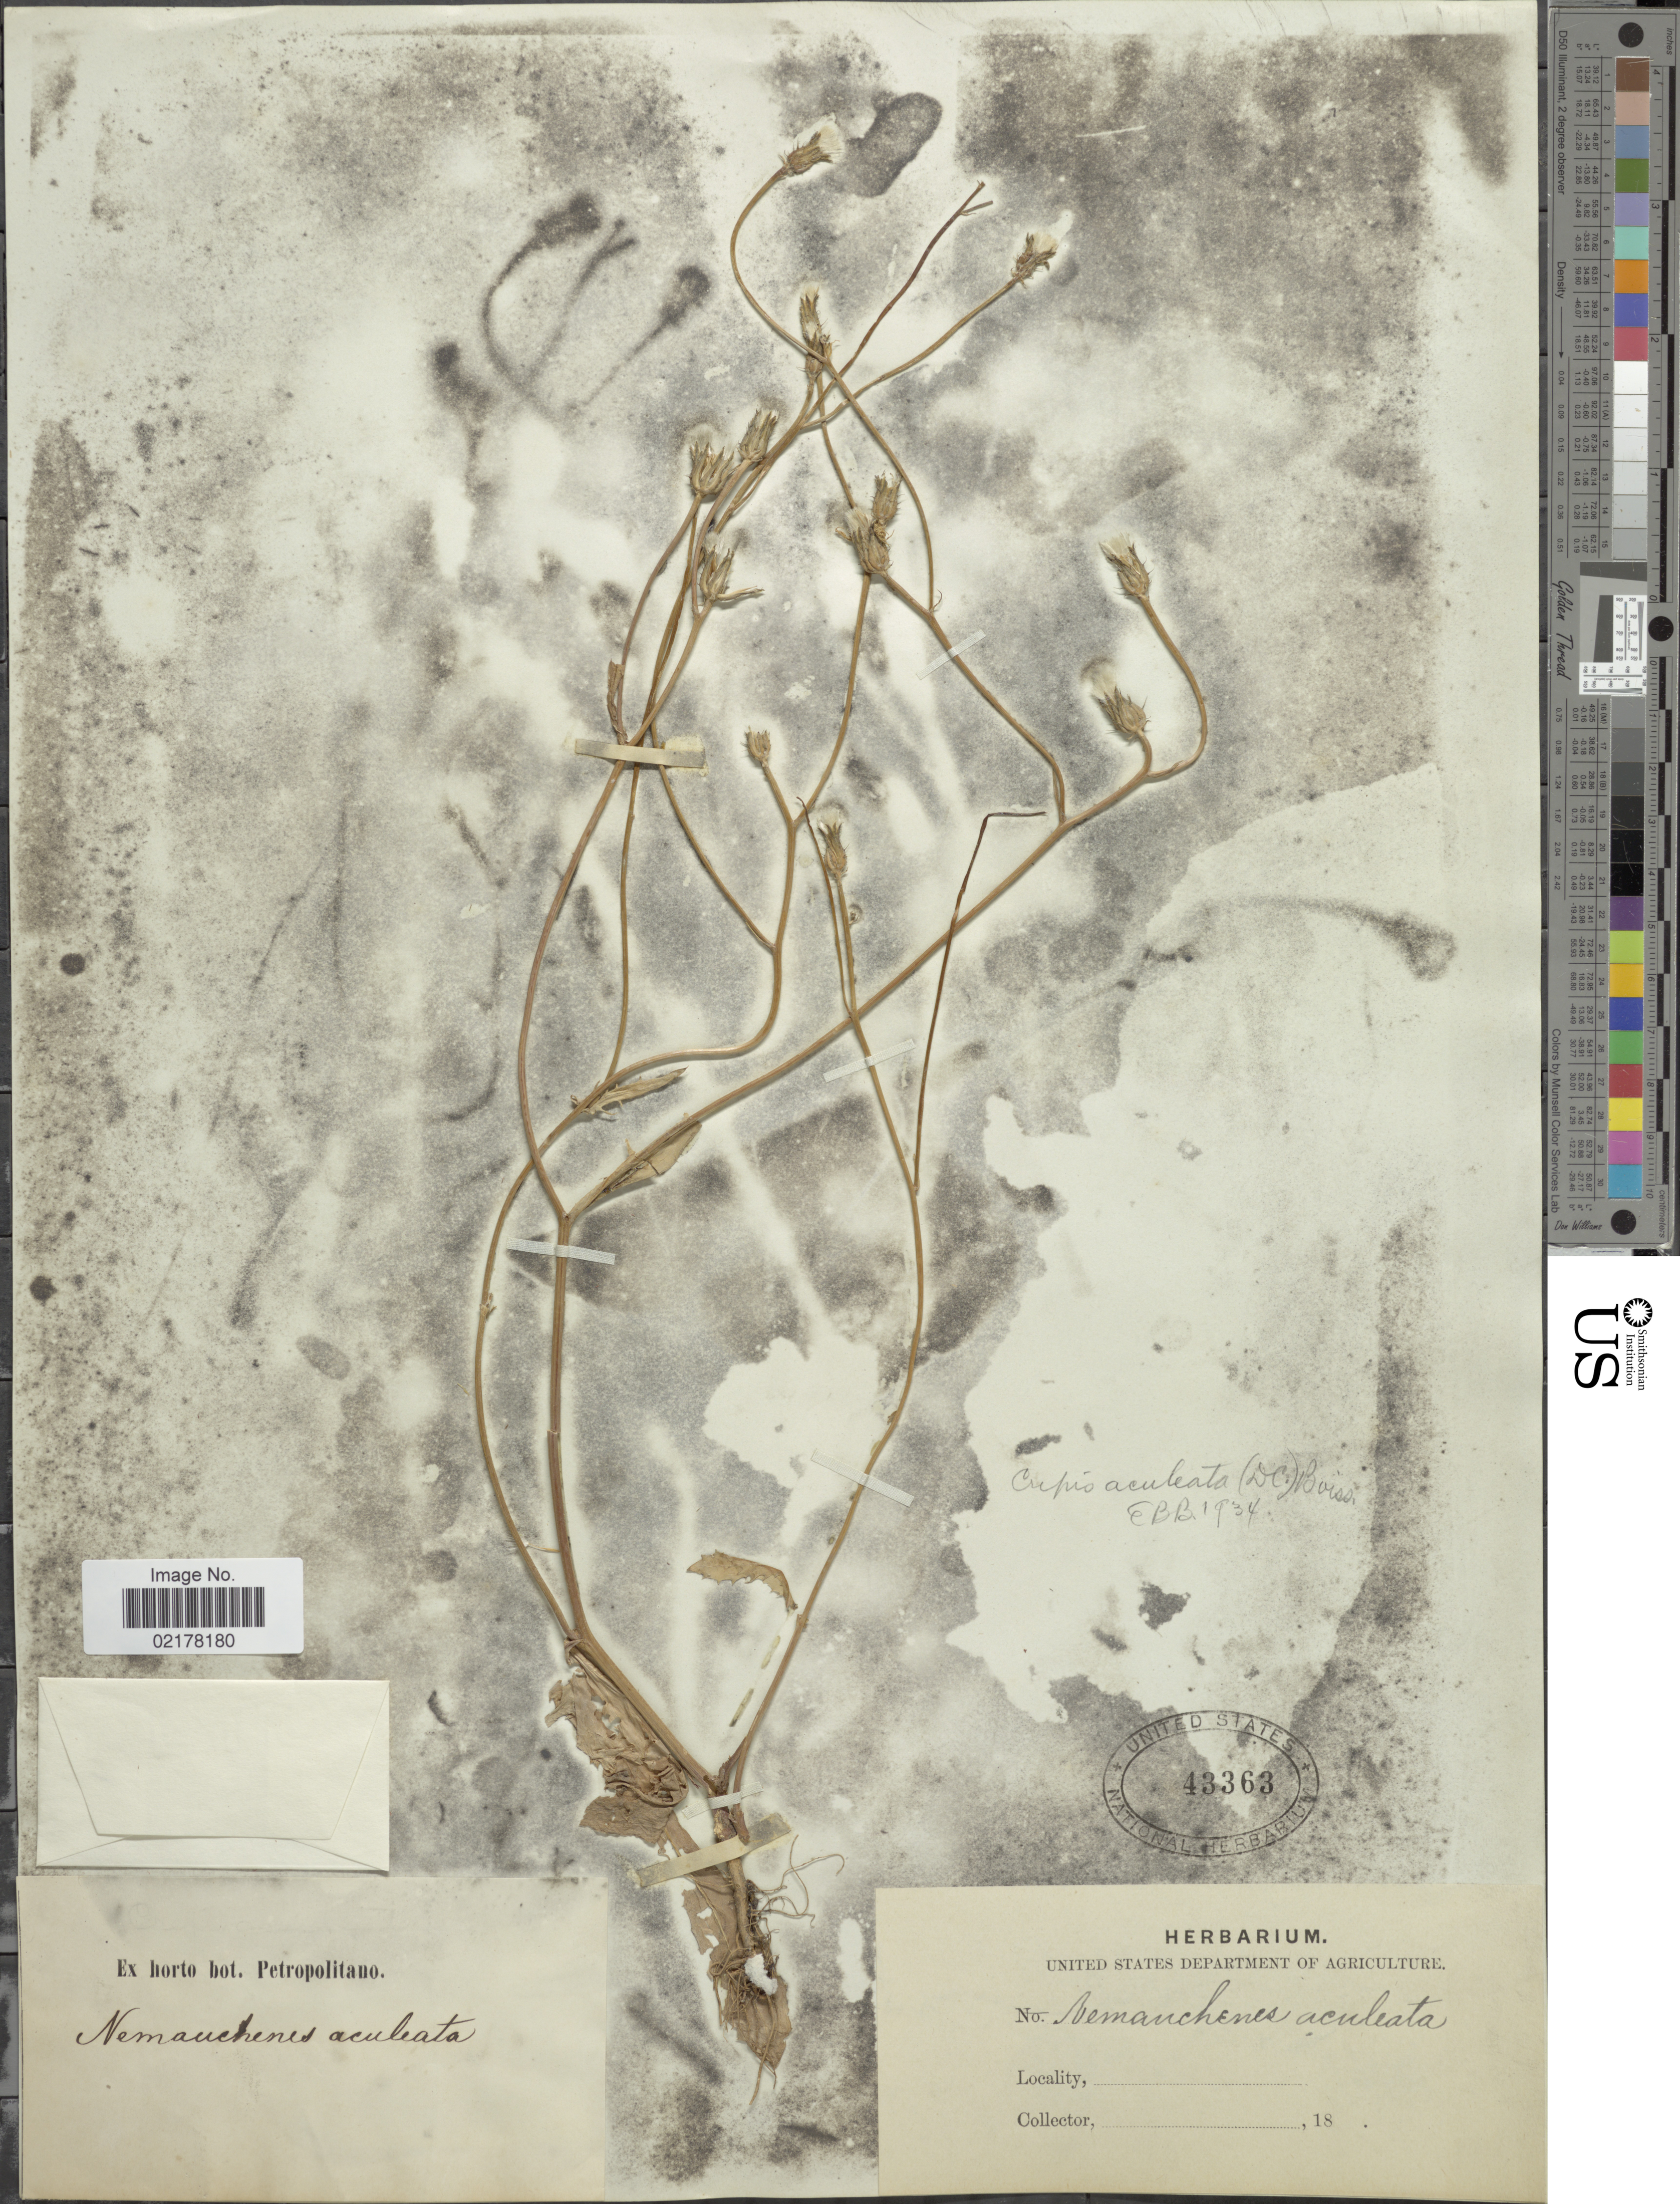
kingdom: Plantae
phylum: Tracheophyta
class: Magnoliopsida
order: Asterales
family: Asteraceae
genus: Crepis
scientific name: Crepis aculeata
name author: (DC.) Boiss.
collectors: ex Horto Bot. Petropolitano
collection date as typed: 18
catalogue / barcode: US 43363